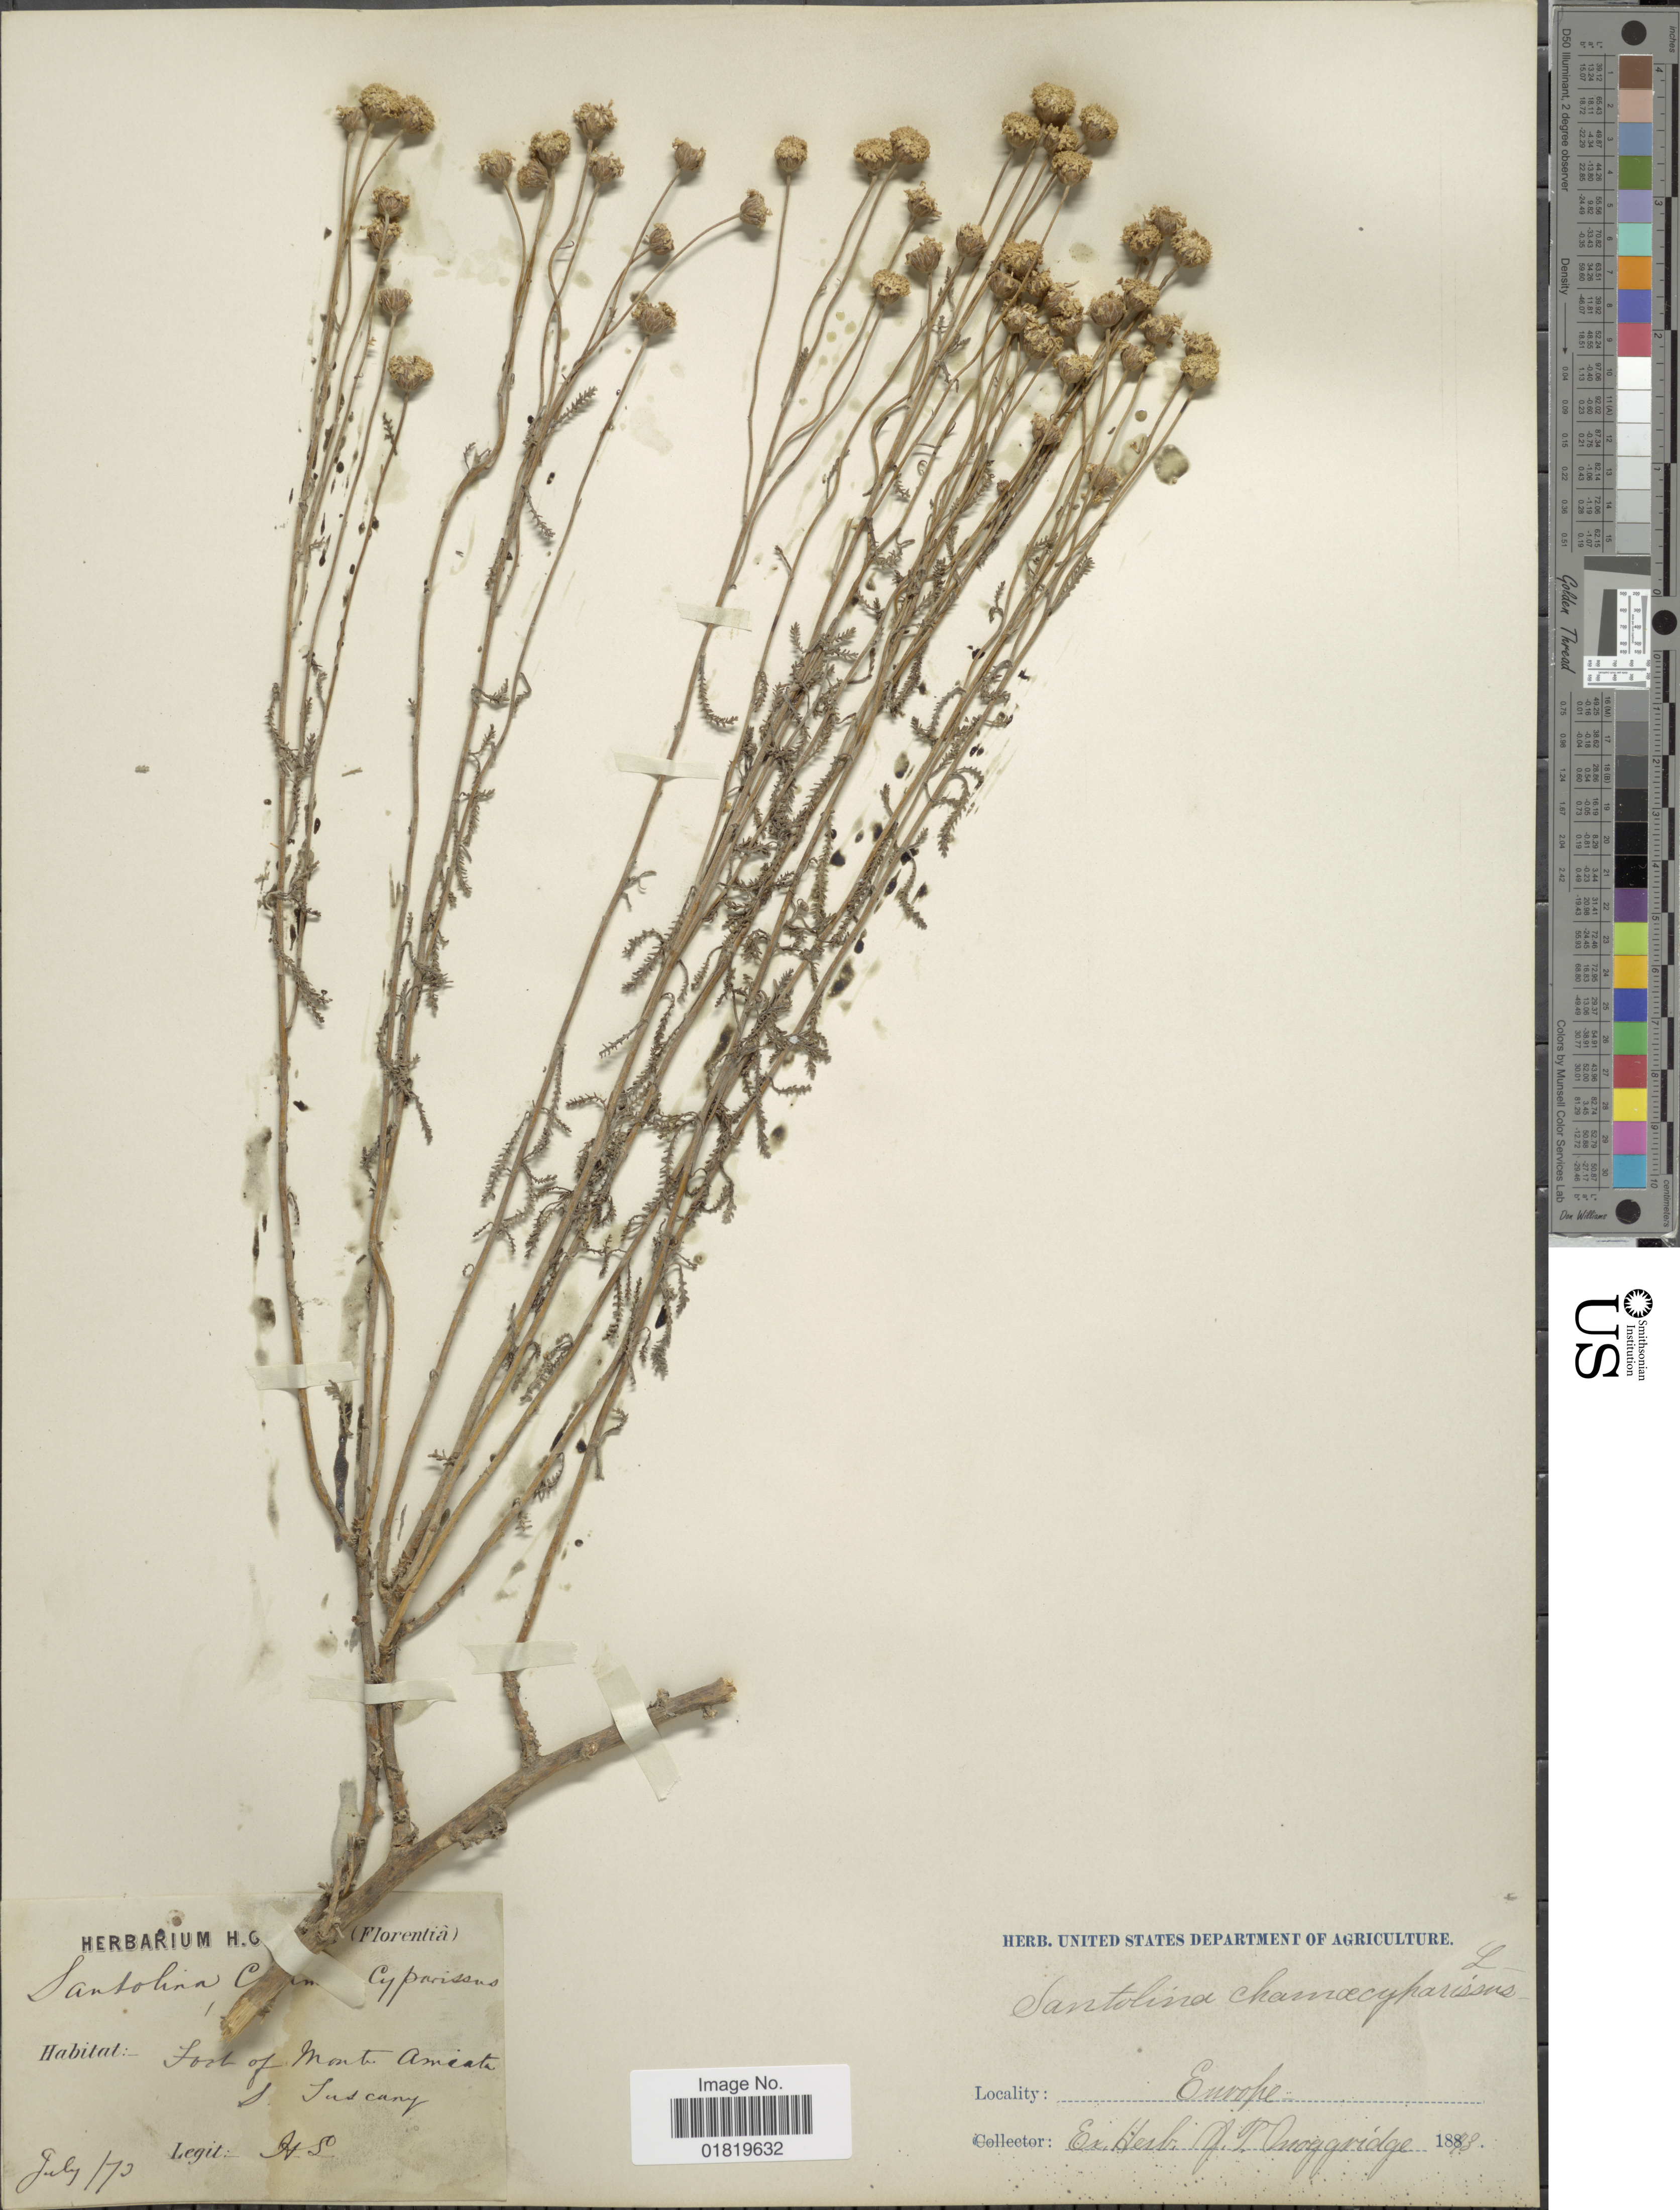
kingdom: Plantae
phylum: Tracheophyta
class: Magnoliopsida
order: Asterales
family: Asteraceae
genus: Santolina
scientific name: Santolina chamaecyparissus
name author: L.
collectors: ex herb. J.T. Moggridge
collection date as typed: Transcribed d/m/y: /7/73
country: Italy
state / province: Tuscany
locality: Europe, foot of monte Amiate [interpreted]